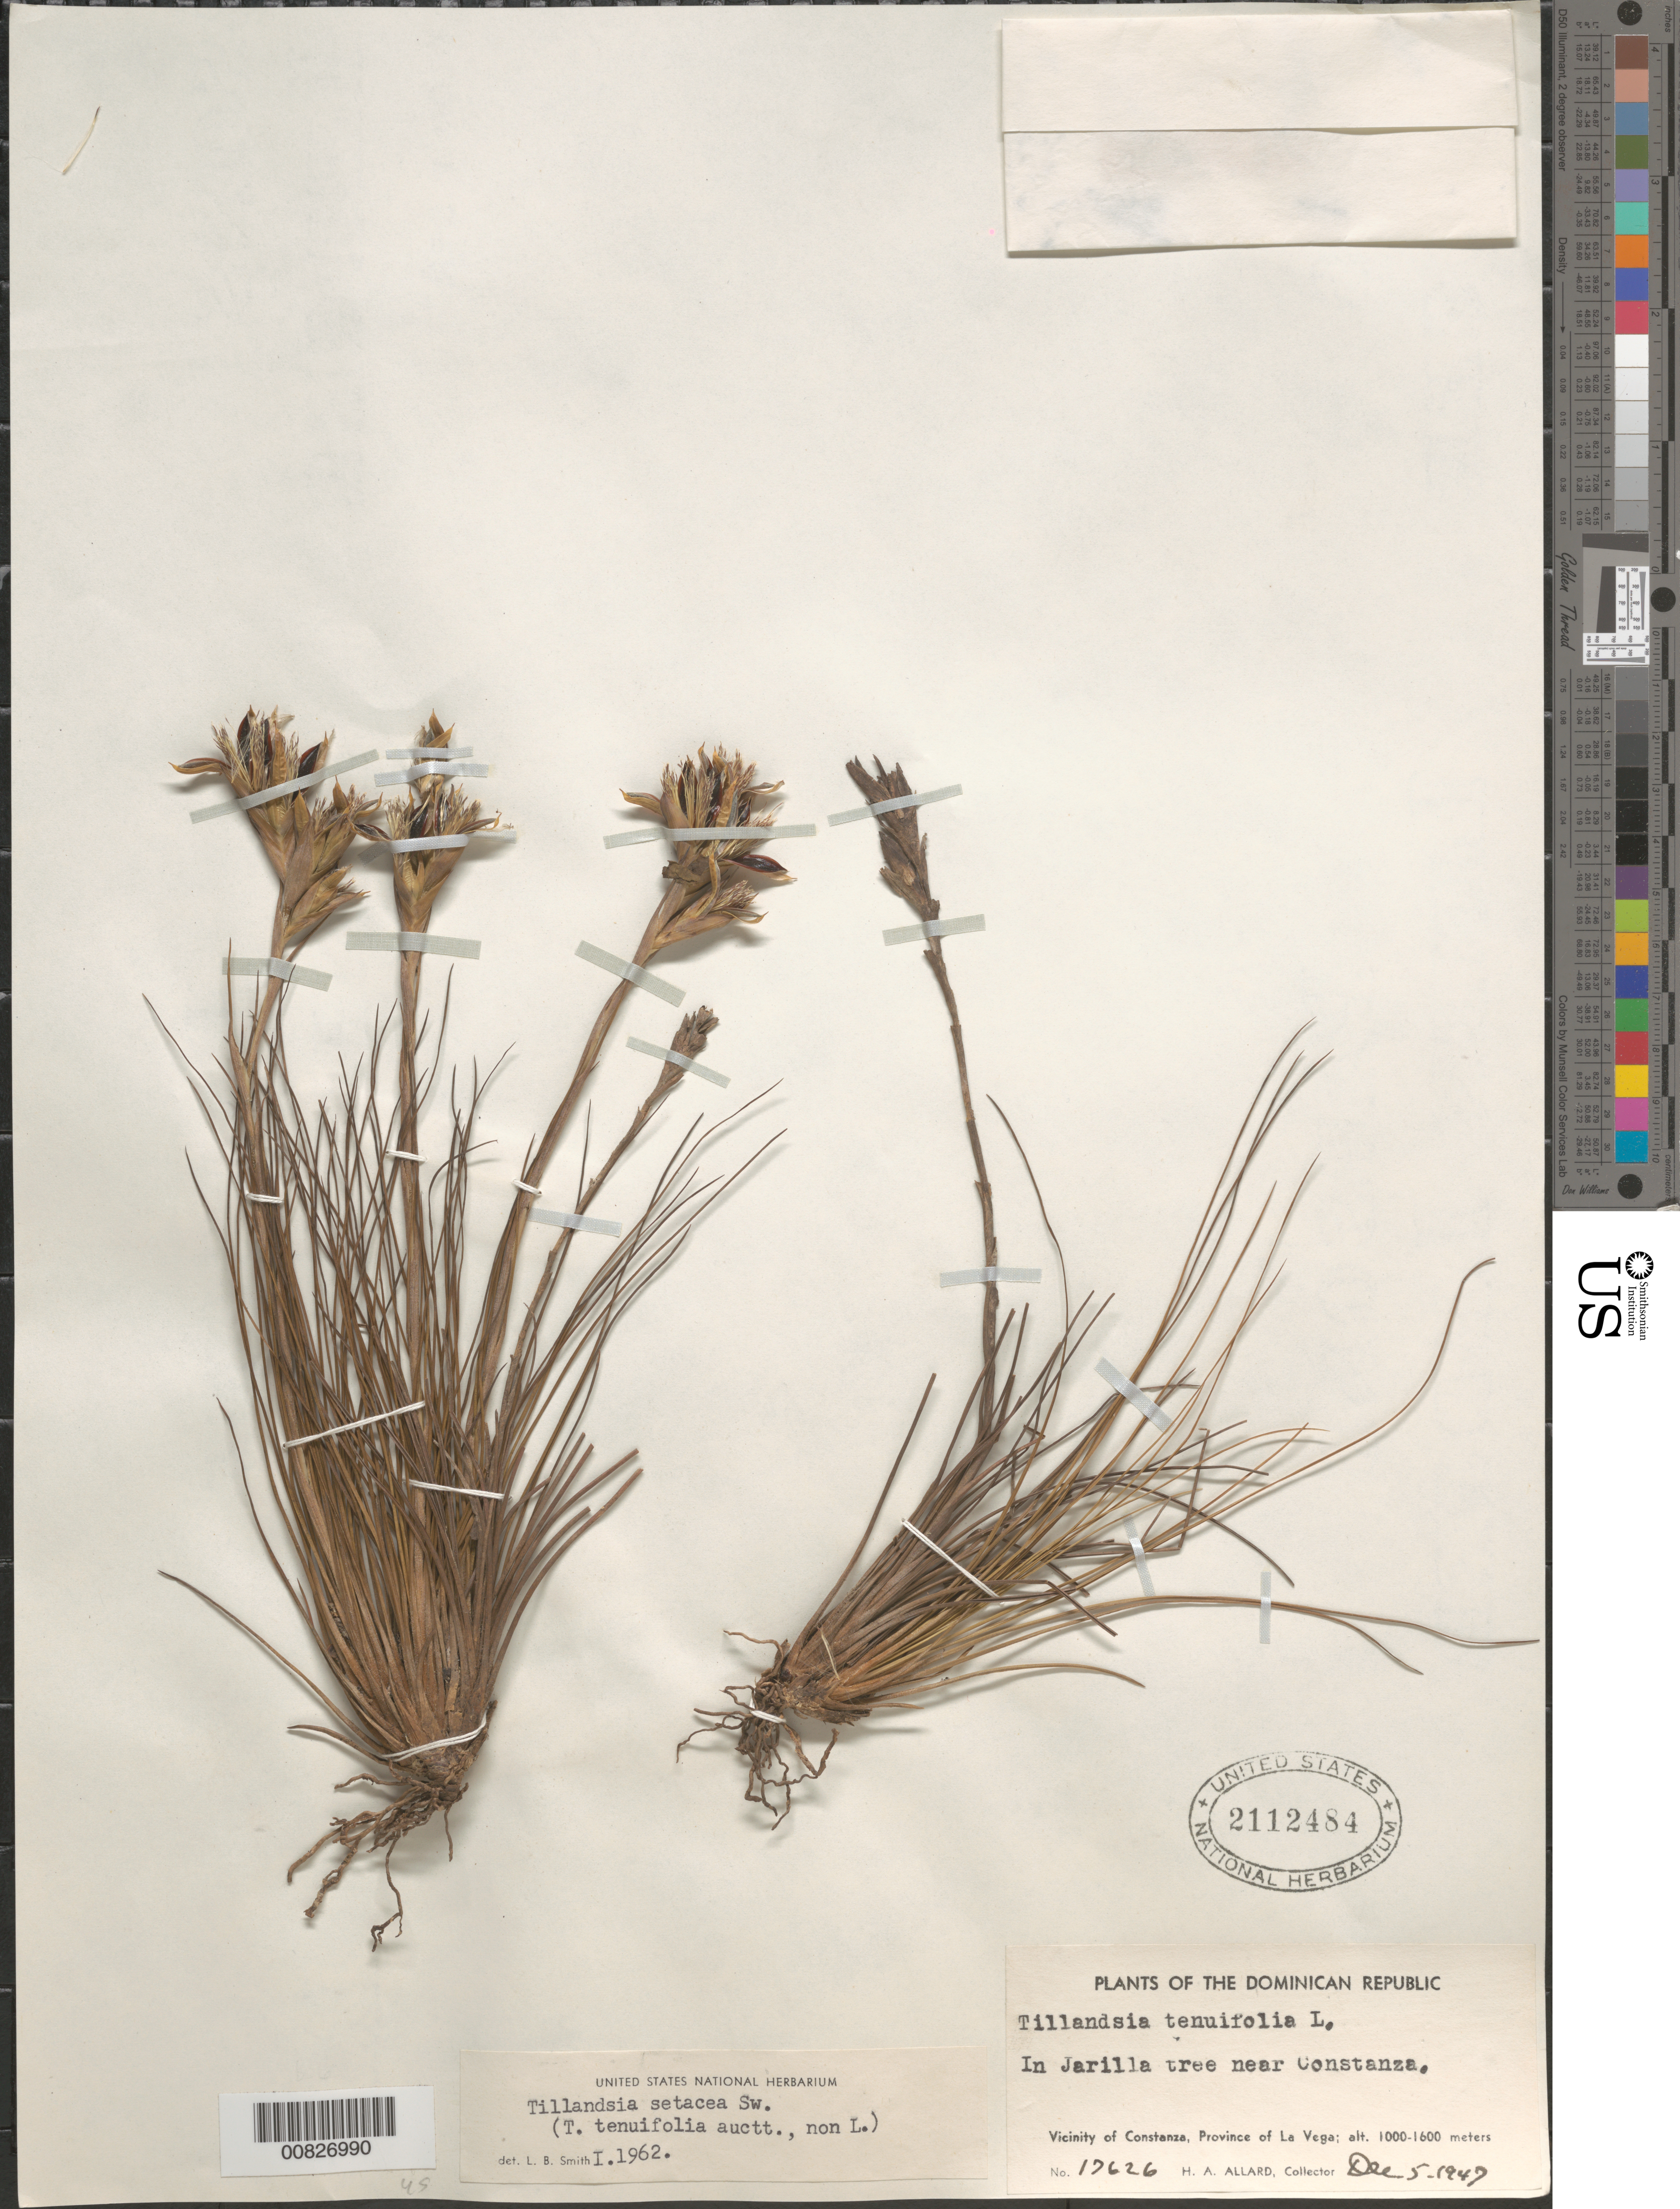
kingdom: Plantae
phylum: Tracheophyta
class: Liliopsida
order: Poales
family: Bromeliaceae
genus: Tillandsia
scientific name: Tillandsia setacea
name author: Sw.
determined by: Smith, Lyman B., (US), NMNH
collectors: H. A. Allard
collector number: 17626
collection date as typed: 05 Dec 1947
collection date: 1947-12-05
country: Dominican Republic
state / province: La Vega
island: Hispaniola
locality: Near Constanza. Vicinity of Constanza, Province of La Vega.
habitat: In Jarilla tree.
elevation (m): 1000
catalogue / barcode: US 2112484